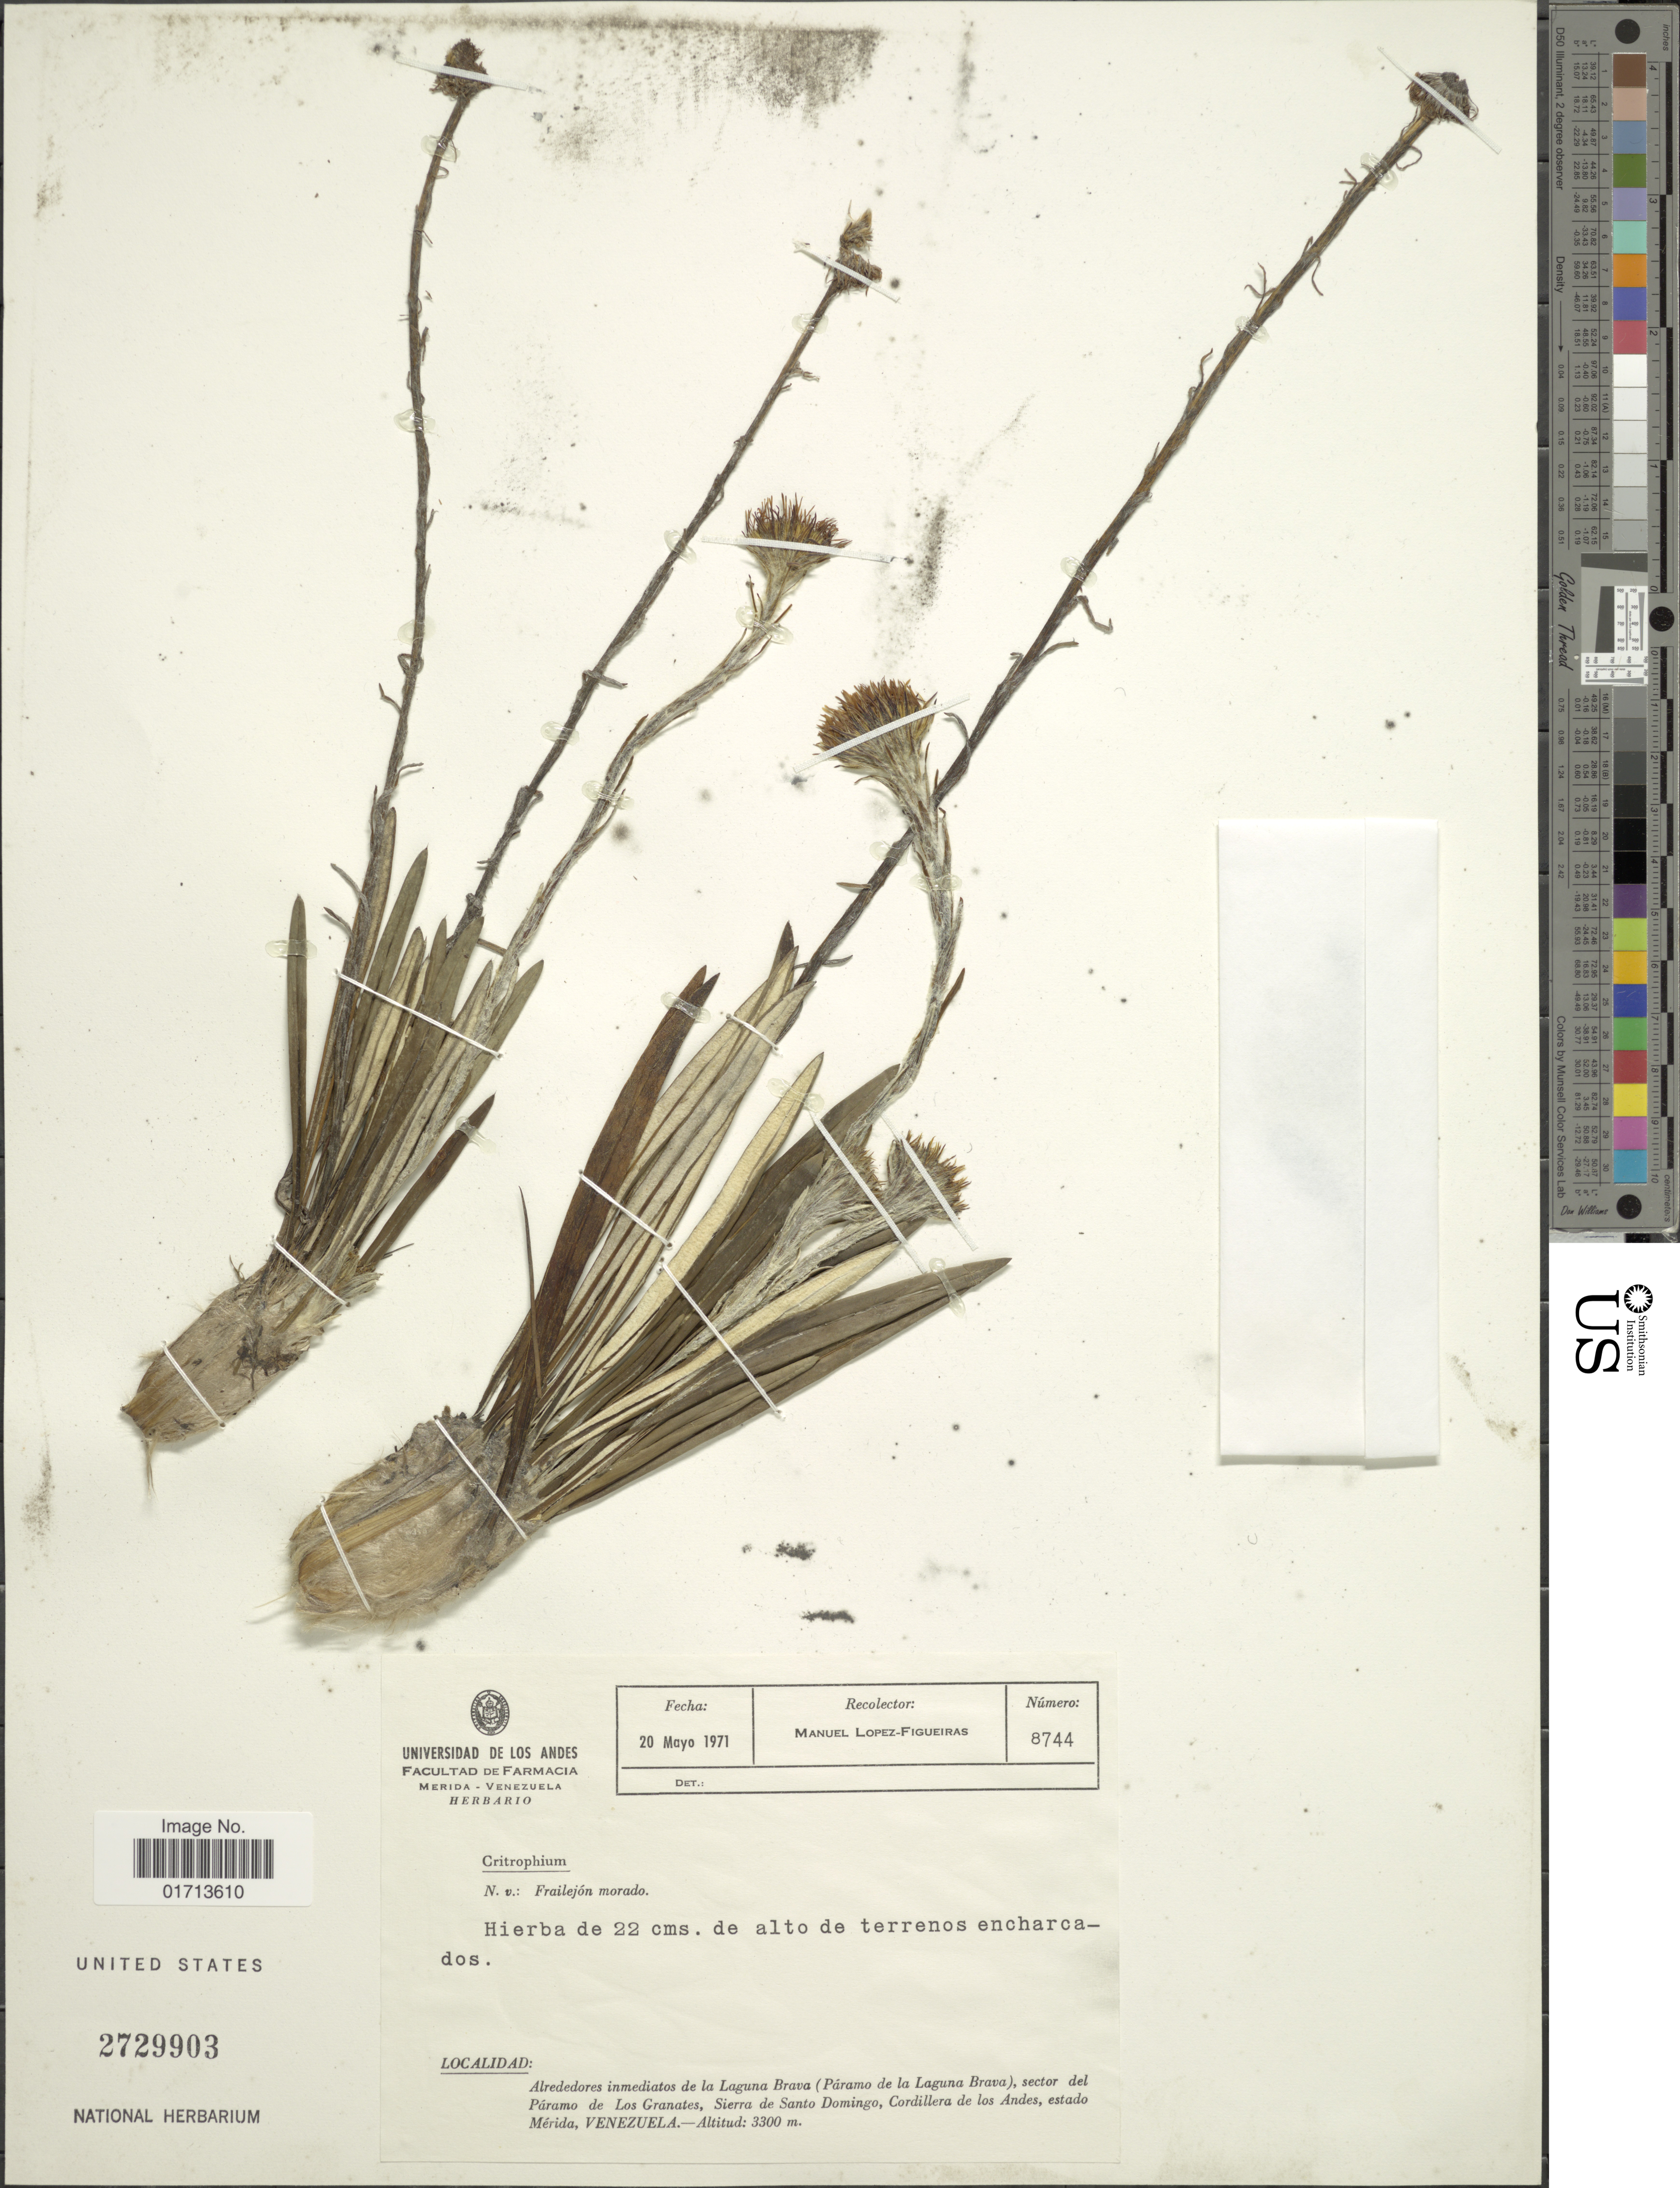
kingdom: Plantae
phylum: Tracheophyta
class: Magnoliopsida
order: Asterales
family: Asteraceae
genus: Oritrophium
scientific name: Oritrophium peruvianum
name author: (Lam.) Cuatrec.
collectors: M. Lopéz-F.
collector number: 8744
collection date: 1971-05-20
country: Venezuela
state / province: Mérida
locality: Alrededores inmediatos de la Laguna Brava (Paramo de la Laguna Brava), sector del paramo de los Granates, Sierra de Santo Domingo, Cordillera de Los Andes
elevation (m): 3300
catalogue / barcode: US 2729903